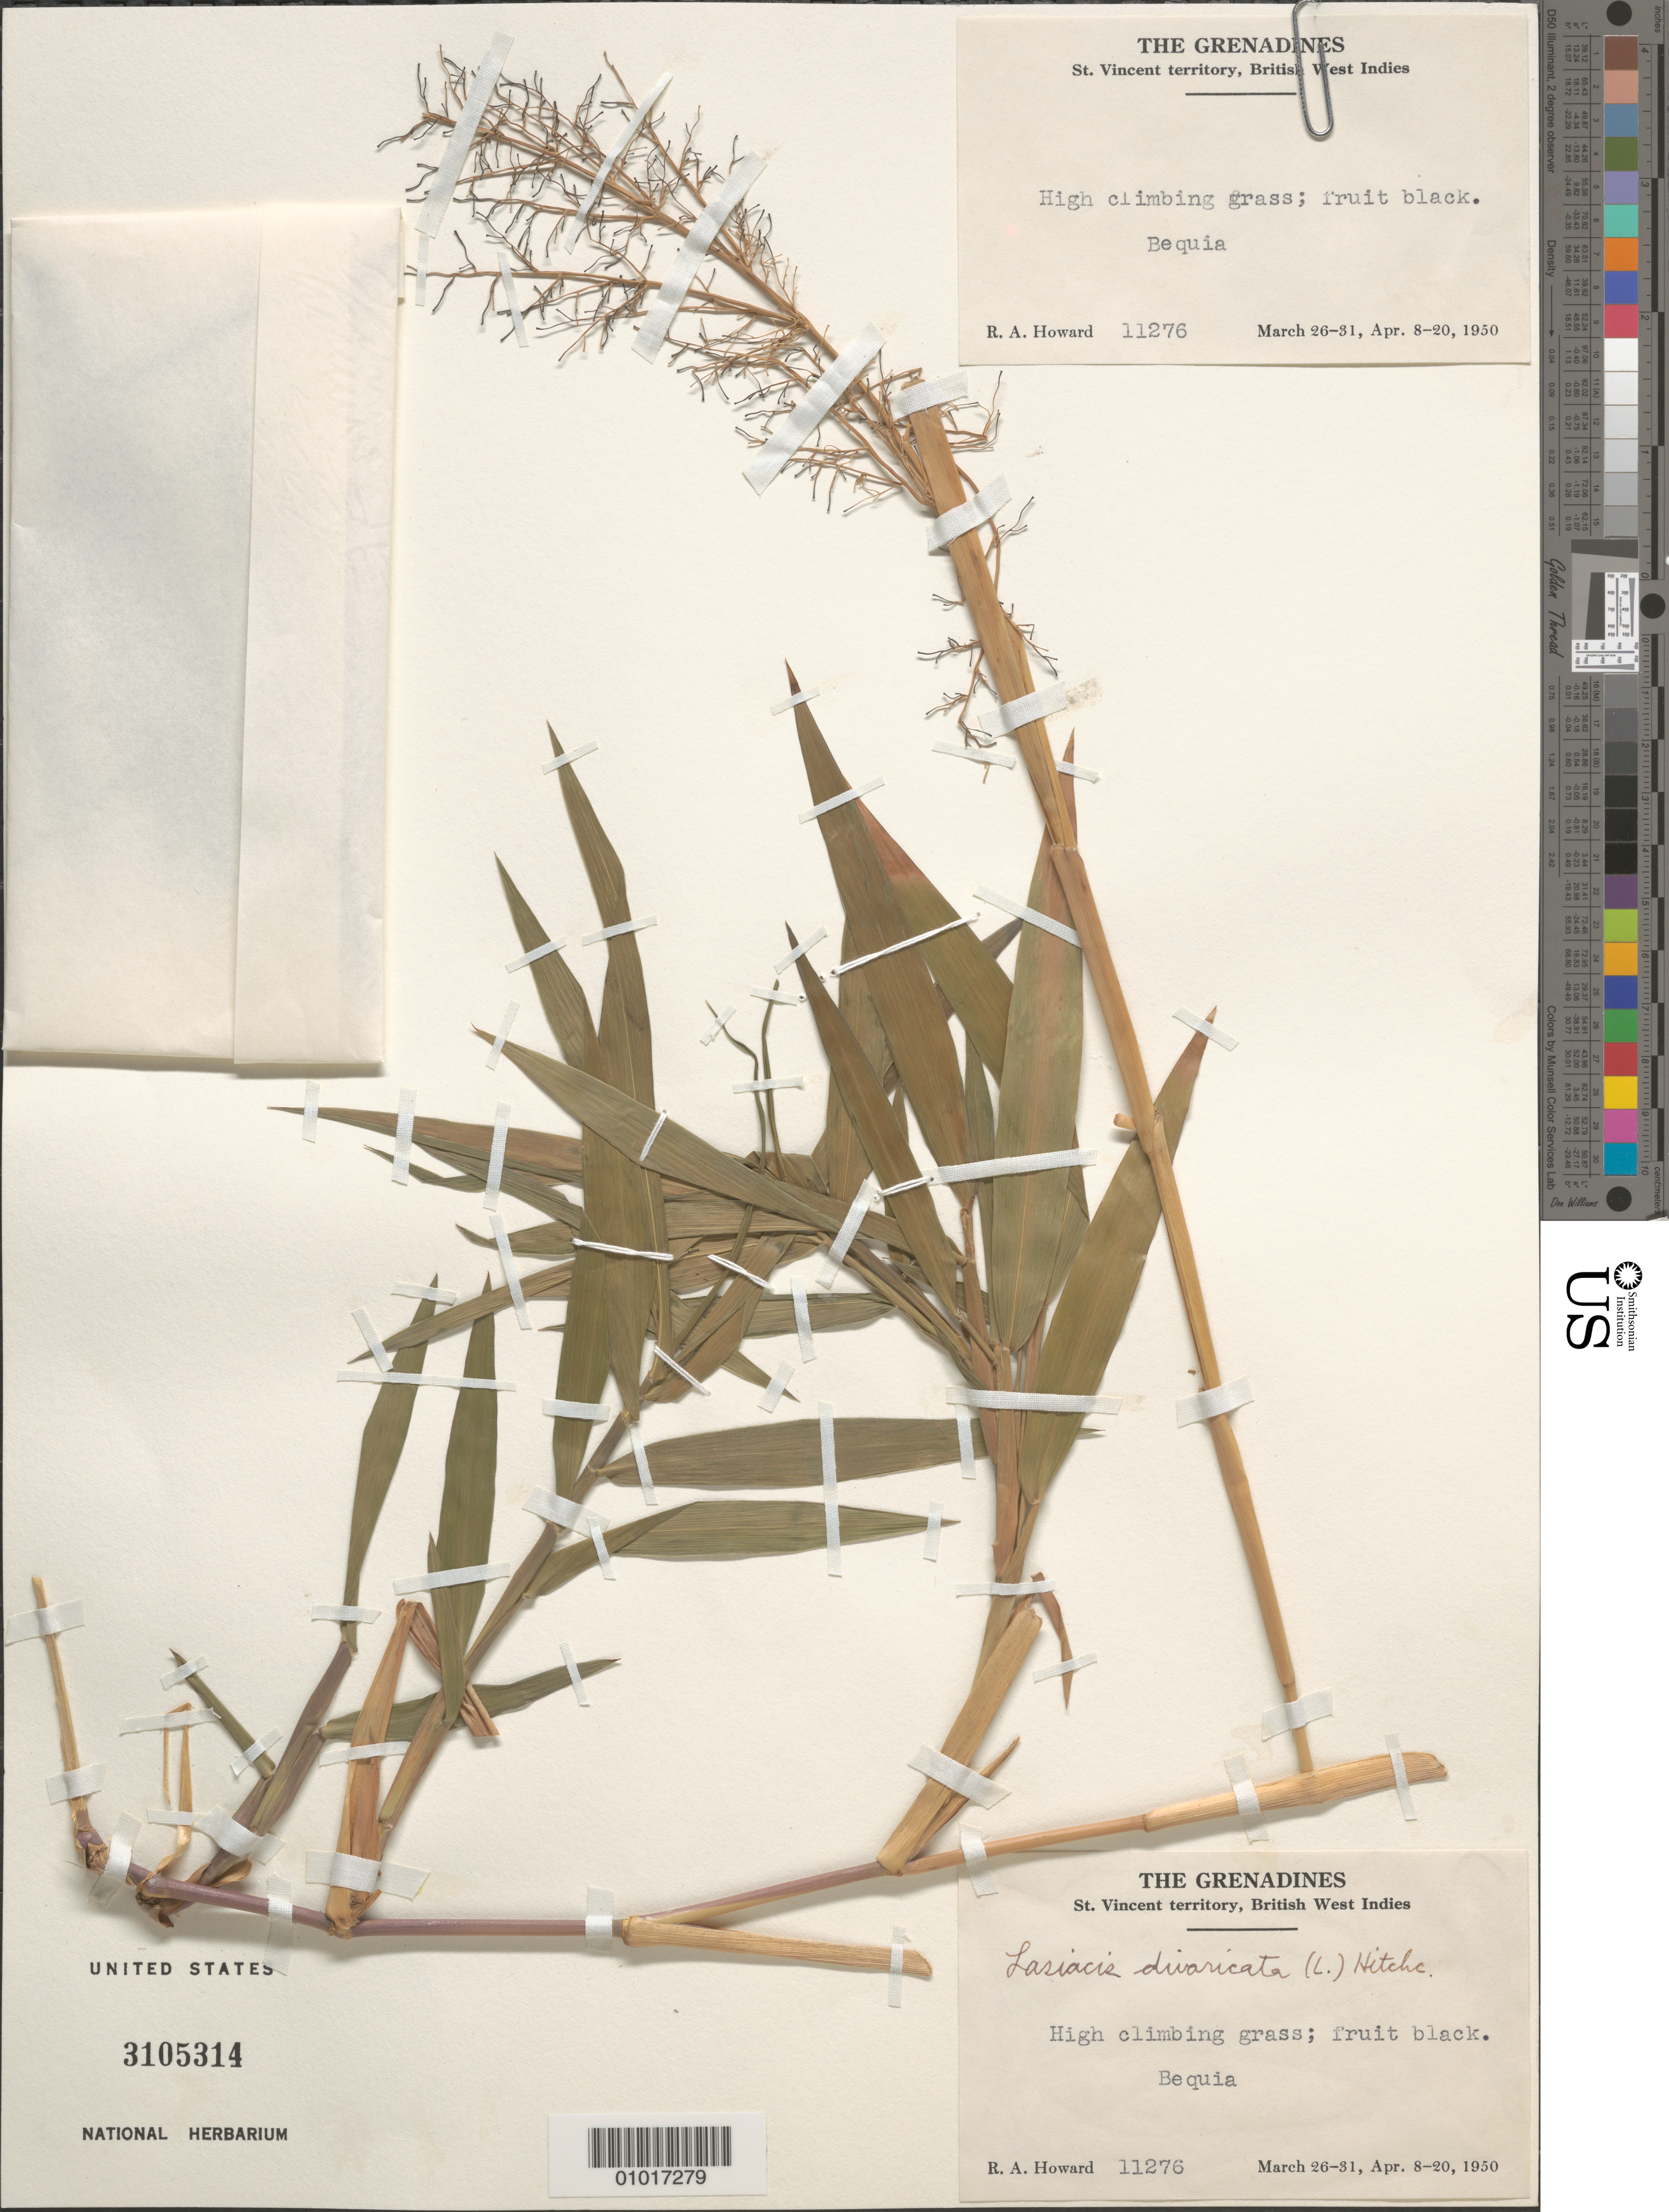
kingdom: Plantae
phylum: Tracheophyta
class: Liliopsida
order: Poales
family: Poaceae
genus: Lasiacis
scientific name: Lasiacis divaricata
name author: (L.) Hitchc.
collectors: R. A. Howard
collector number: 11276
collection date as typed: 26 Mar 1950 to 20 Apr 1950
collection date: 1950-03-26/1950-04-20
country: St. Vincent - Grenadines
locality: Bequia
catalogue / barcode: US 3105314